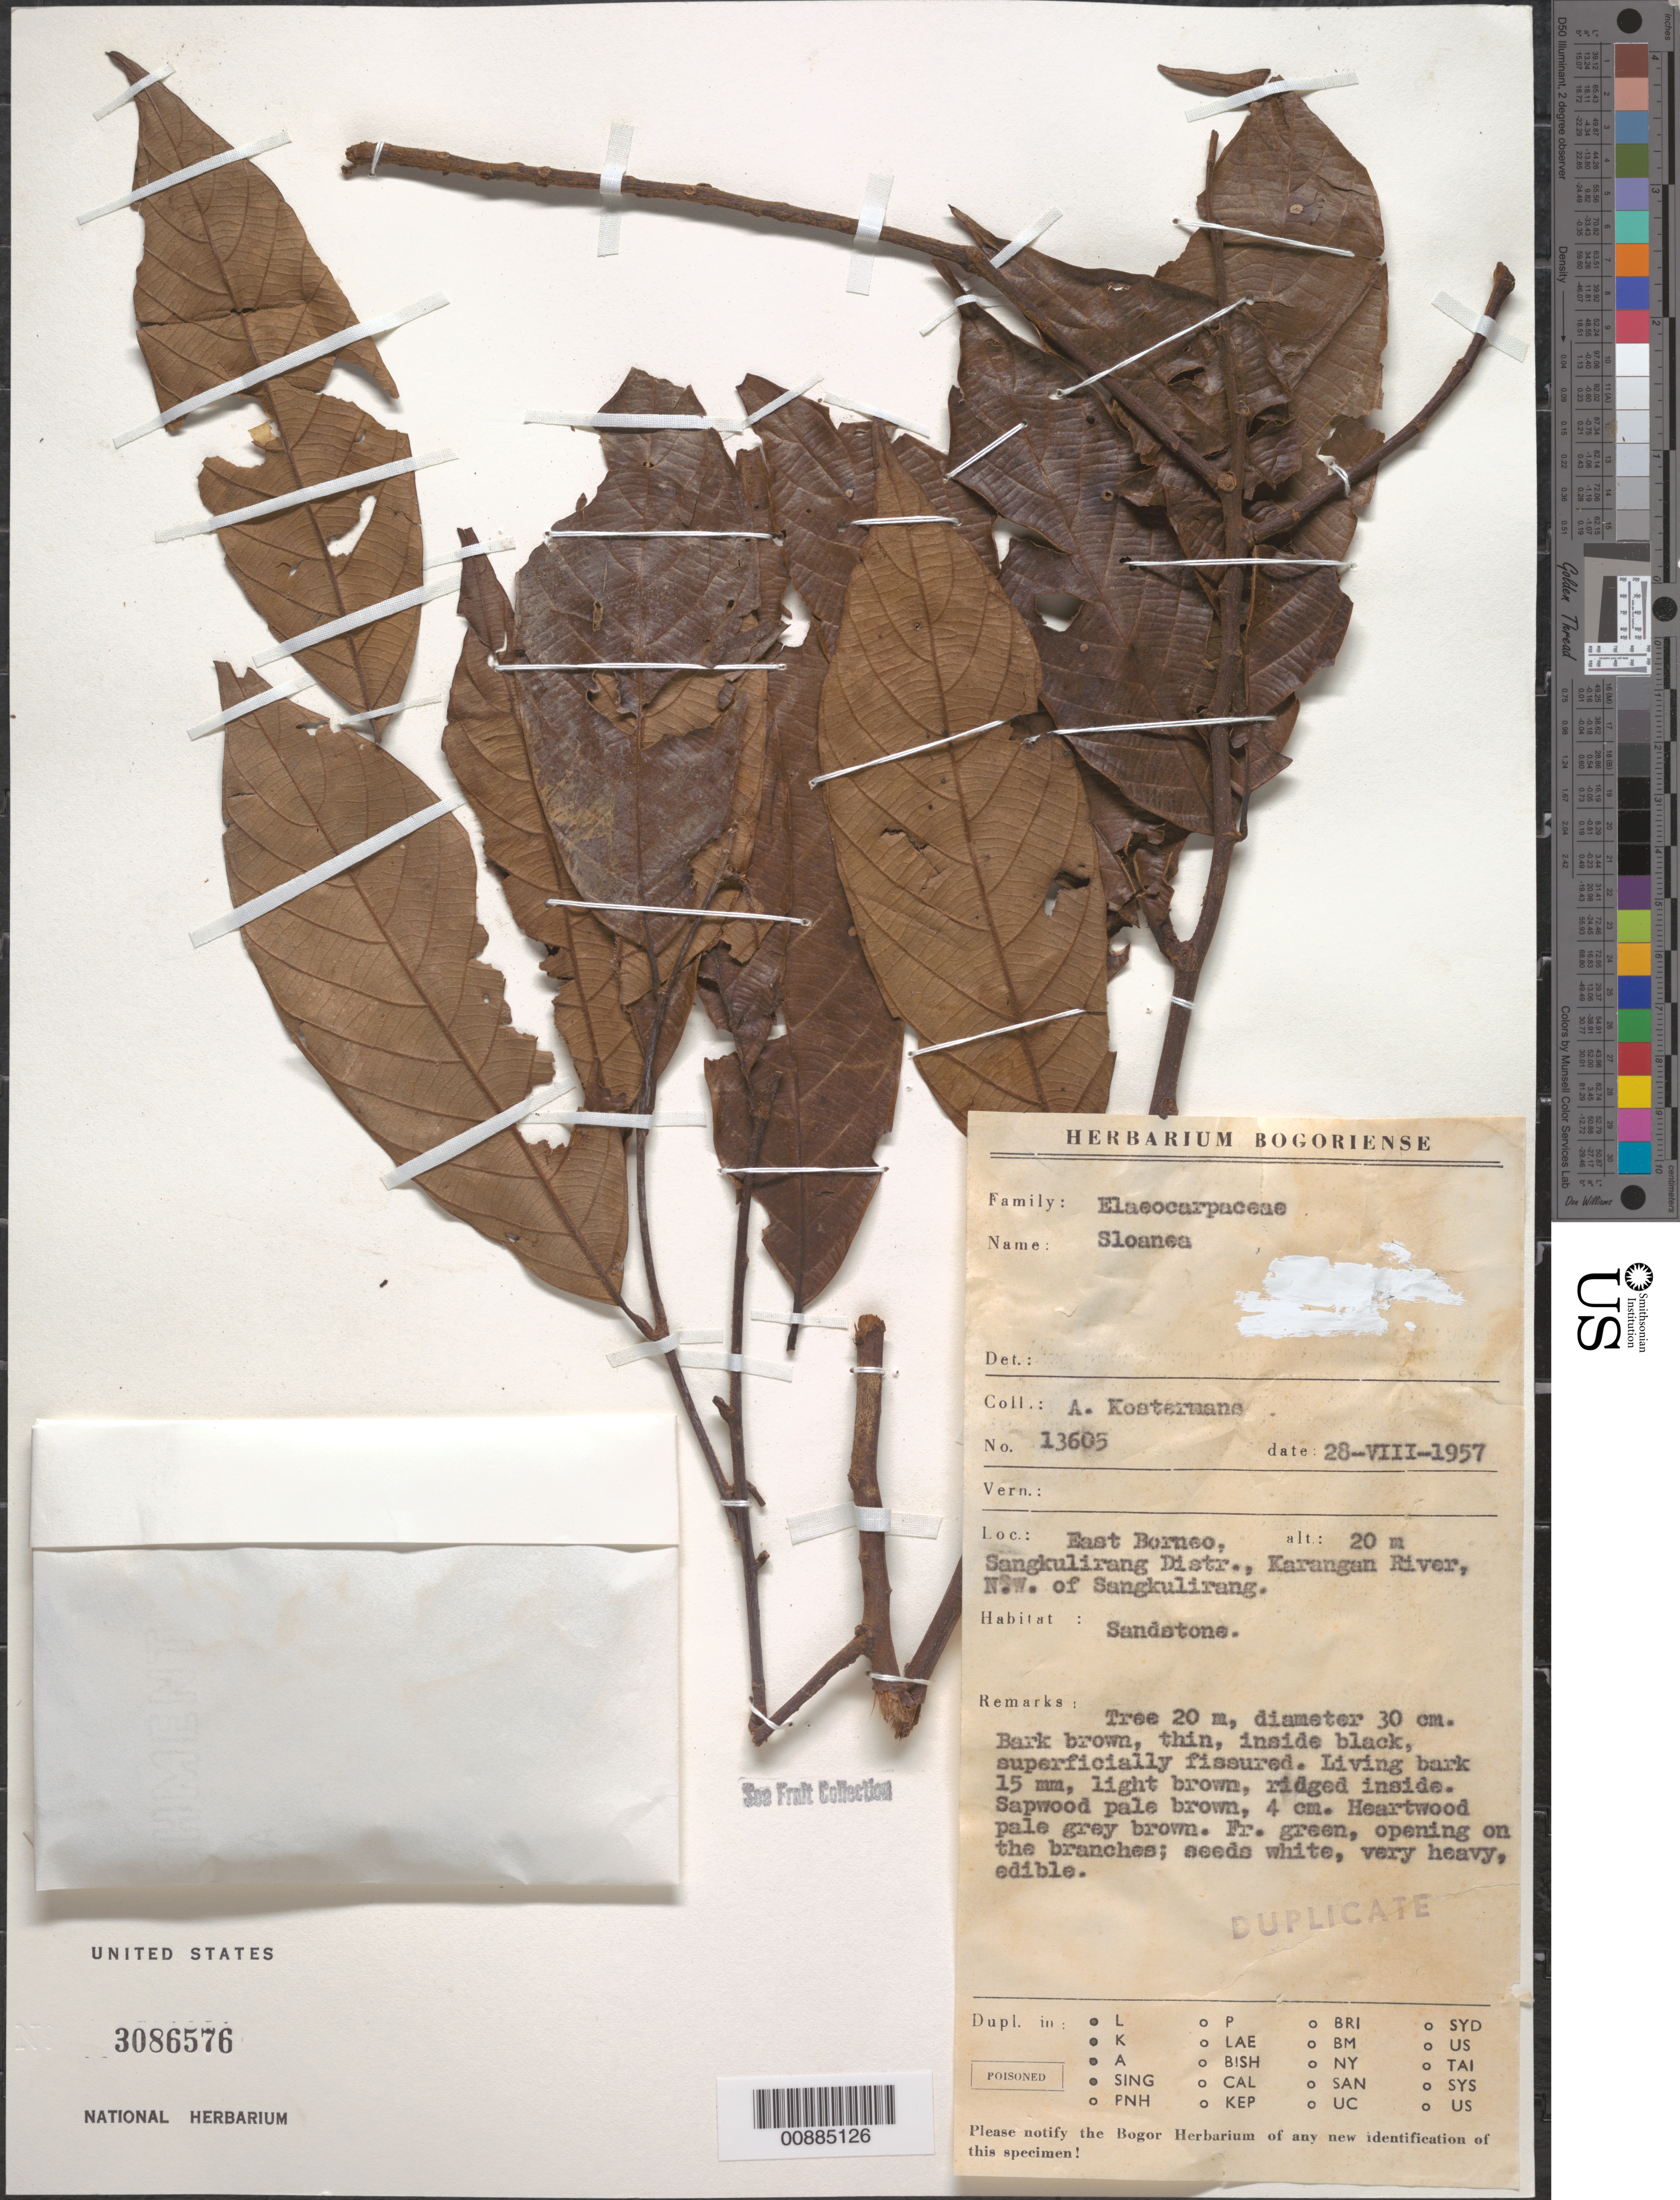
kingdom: Plantae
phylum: Tracheophyta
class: Magnoliopsida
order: Oxalidales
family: Elaeocarpaceae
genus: Sloanea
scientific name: Sloanea sp.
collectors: A. J. G. Kostermans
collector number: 13605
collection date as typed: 28 Aug 1957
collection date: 1957-08-28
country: Malaysia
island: Borneo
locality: Sangkulirang District. Karangan River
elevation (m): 20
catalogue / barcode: US 3086576